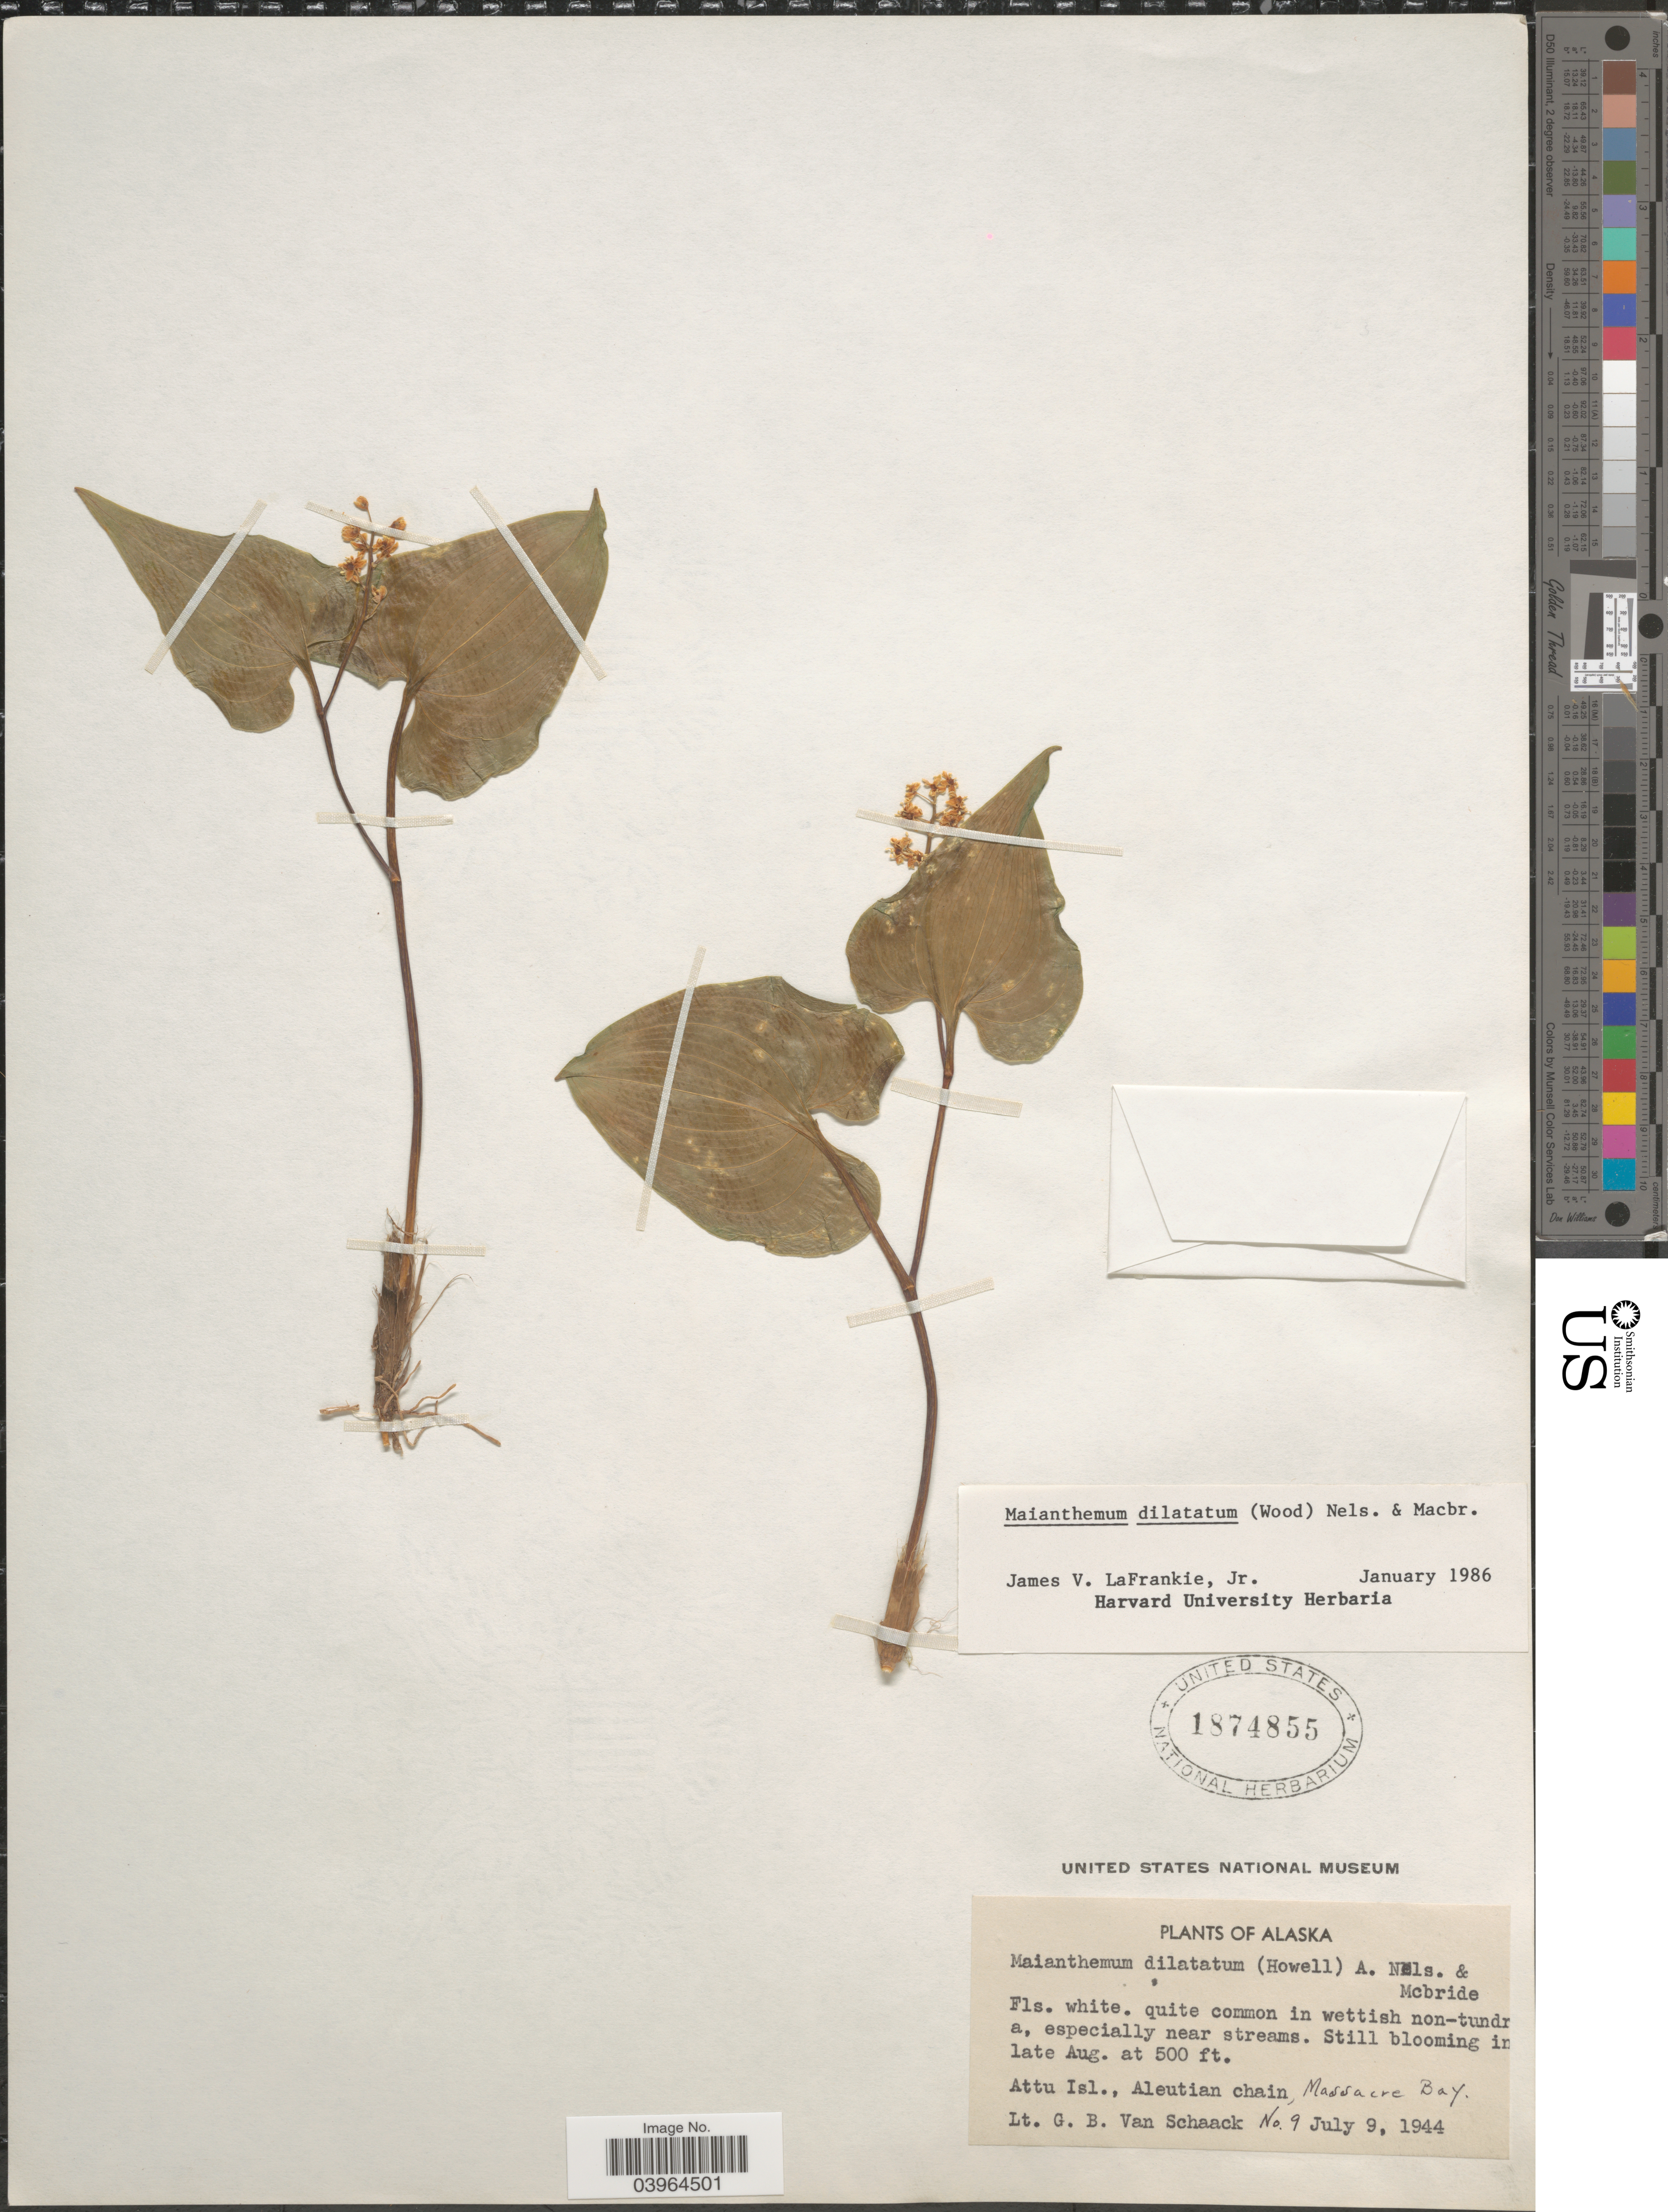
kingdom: Plantae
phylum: Tracheophyta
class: Liliopsida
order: Asparagales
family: Asparagaceae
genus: Maianthemum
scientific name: Maianthemum dilatatum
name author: (Alph. Wood) A. Nelson & J.F. Macbr.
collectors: G. Van Schaack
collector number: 9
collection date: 1944-07-09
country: United States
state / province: Alaska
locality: Attu Isl., Aleutian chain, Massacre Bay.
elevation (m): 152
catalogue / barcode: US 1874855